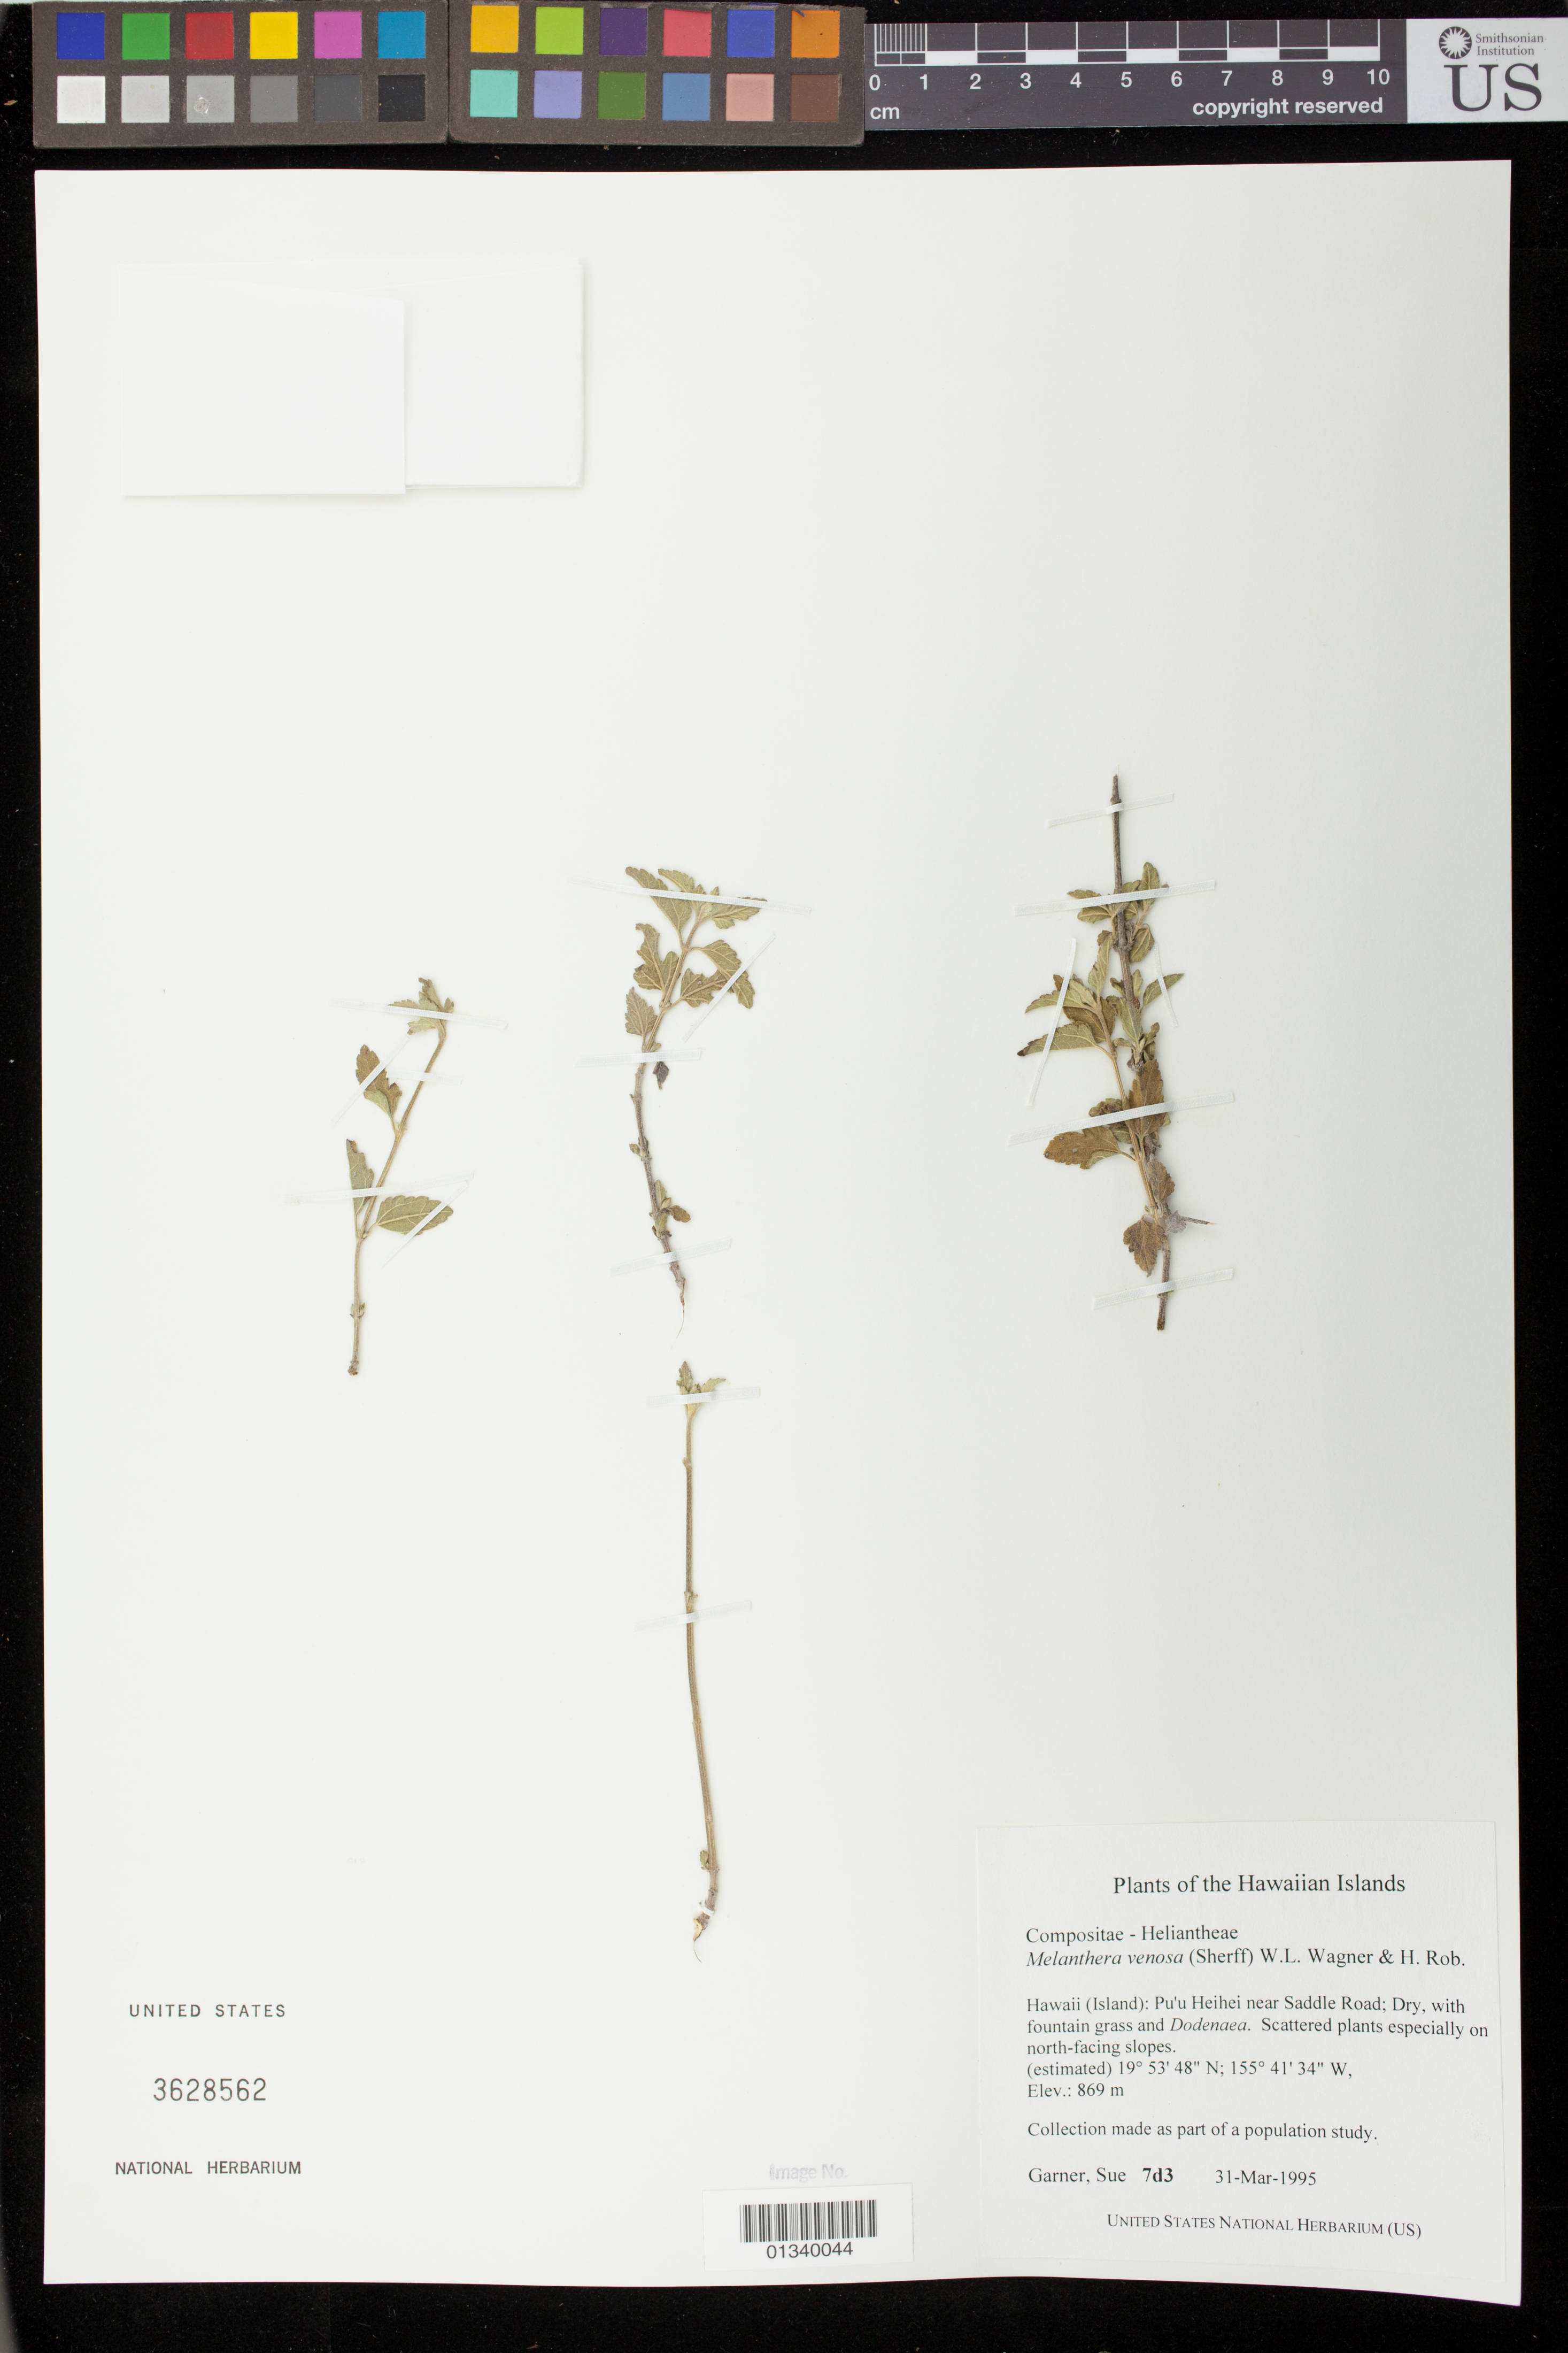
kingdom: Plantae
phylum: Tracheophyta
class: Magnoliopsida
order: Asterales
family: Asteraceae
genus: Wollastonia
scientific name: Wollastonia venosa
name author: (Sherff) Orchard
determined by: Wagner, W. L., (BOT), Smithsonian Institution - National Museum of Natural History (UNITED STATES)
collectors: S. Garner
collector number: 7d3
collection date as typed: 31 March 1995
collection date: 1995-03-31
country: United States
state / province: Hawaii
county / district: Hawaii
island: Hawaii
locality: Pu'u Heihei near Saddle Road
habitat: Dry with fountain grass and Dodenaea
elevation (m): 869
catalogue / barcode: US 3628562